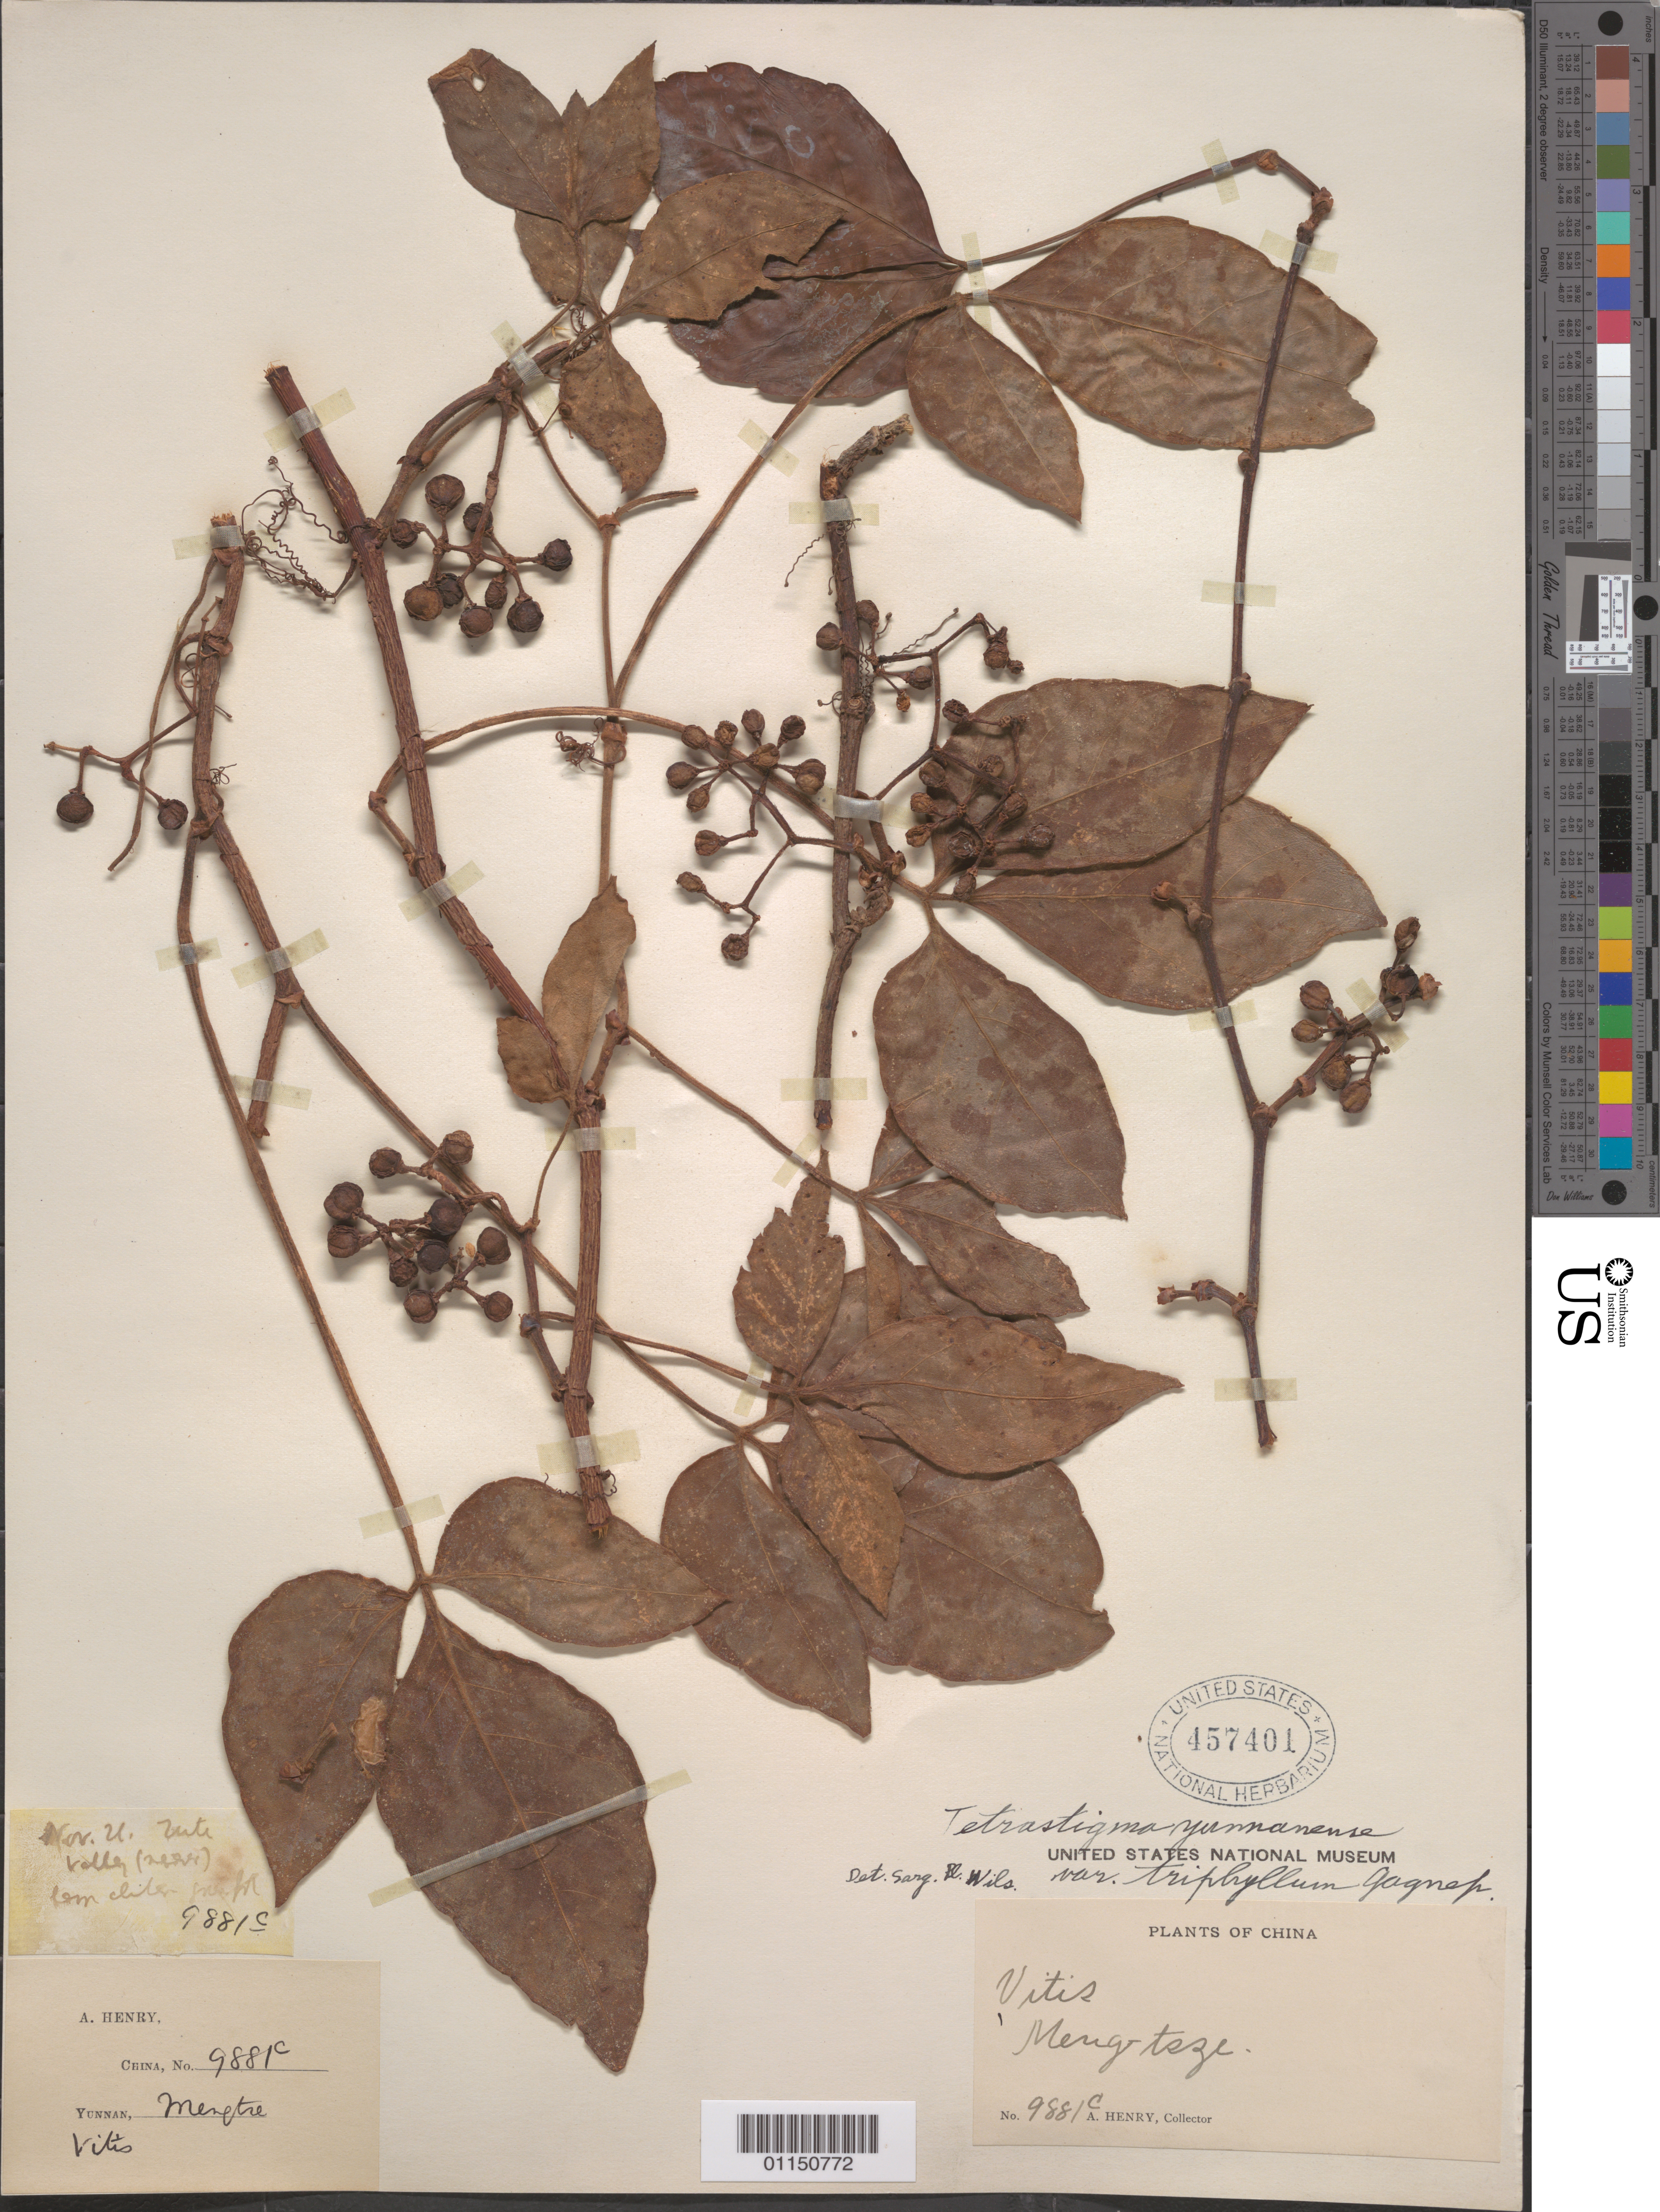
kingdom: Plantae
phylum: Tracheophyta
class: Magnoliopsida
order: Vitales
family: Vitaceae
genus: Tetrastigma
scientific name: Tetrastigma yunnanense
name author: Gagnep.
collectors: A. Henry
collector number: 9881 C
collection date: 1910/1920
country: China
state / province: Yunnan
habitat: Climber.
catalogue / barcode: US 457401